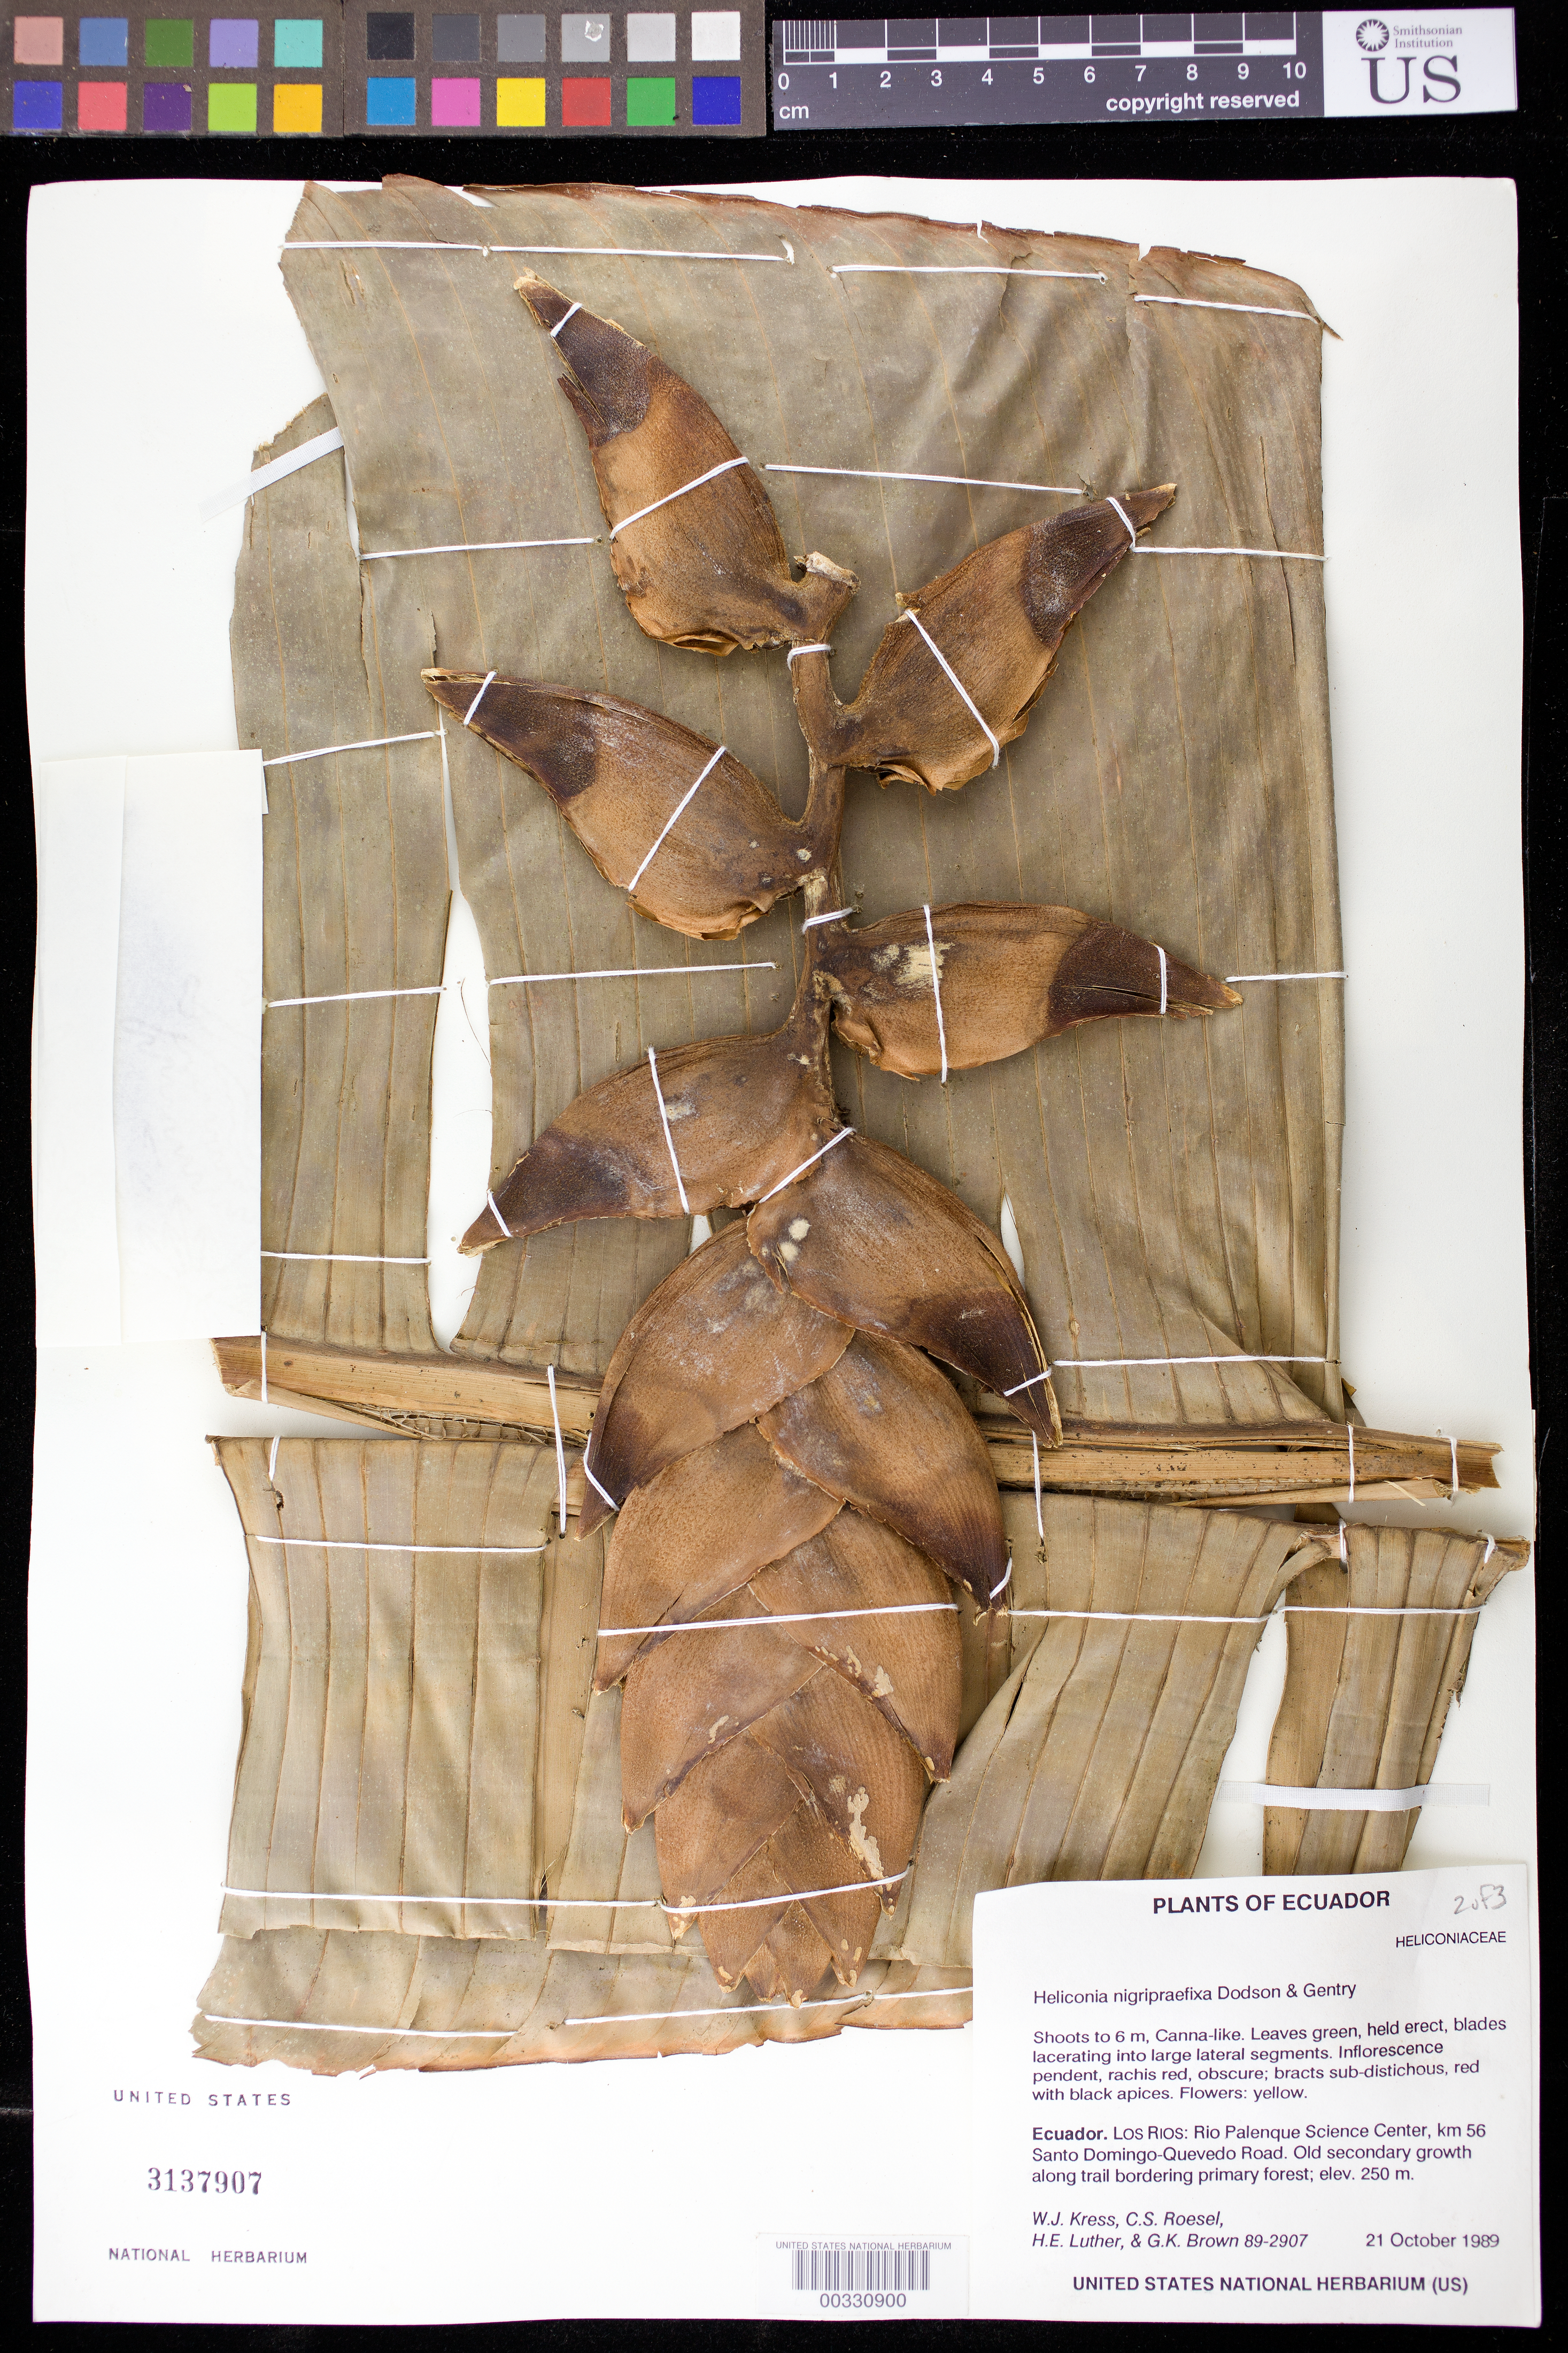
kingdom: Plantae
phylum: Tracheophyta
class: Liliopsida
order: Zingiberales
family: Heliconiaceae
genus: Heliconia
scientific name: Heliconia nigripraefixa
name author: Dodson & Gentry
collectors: W. J. Kress, C. S. Roesel, Harry E. Luther & G. K. Brown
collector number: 89-2907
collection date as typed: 21 Oct 1989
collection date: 1989-10-21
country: Ecuador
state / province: Los Ríos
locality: Rio palenque science center, km 56 Santo Domingo-Quevedo road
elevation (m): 250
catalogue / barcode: US 3137907